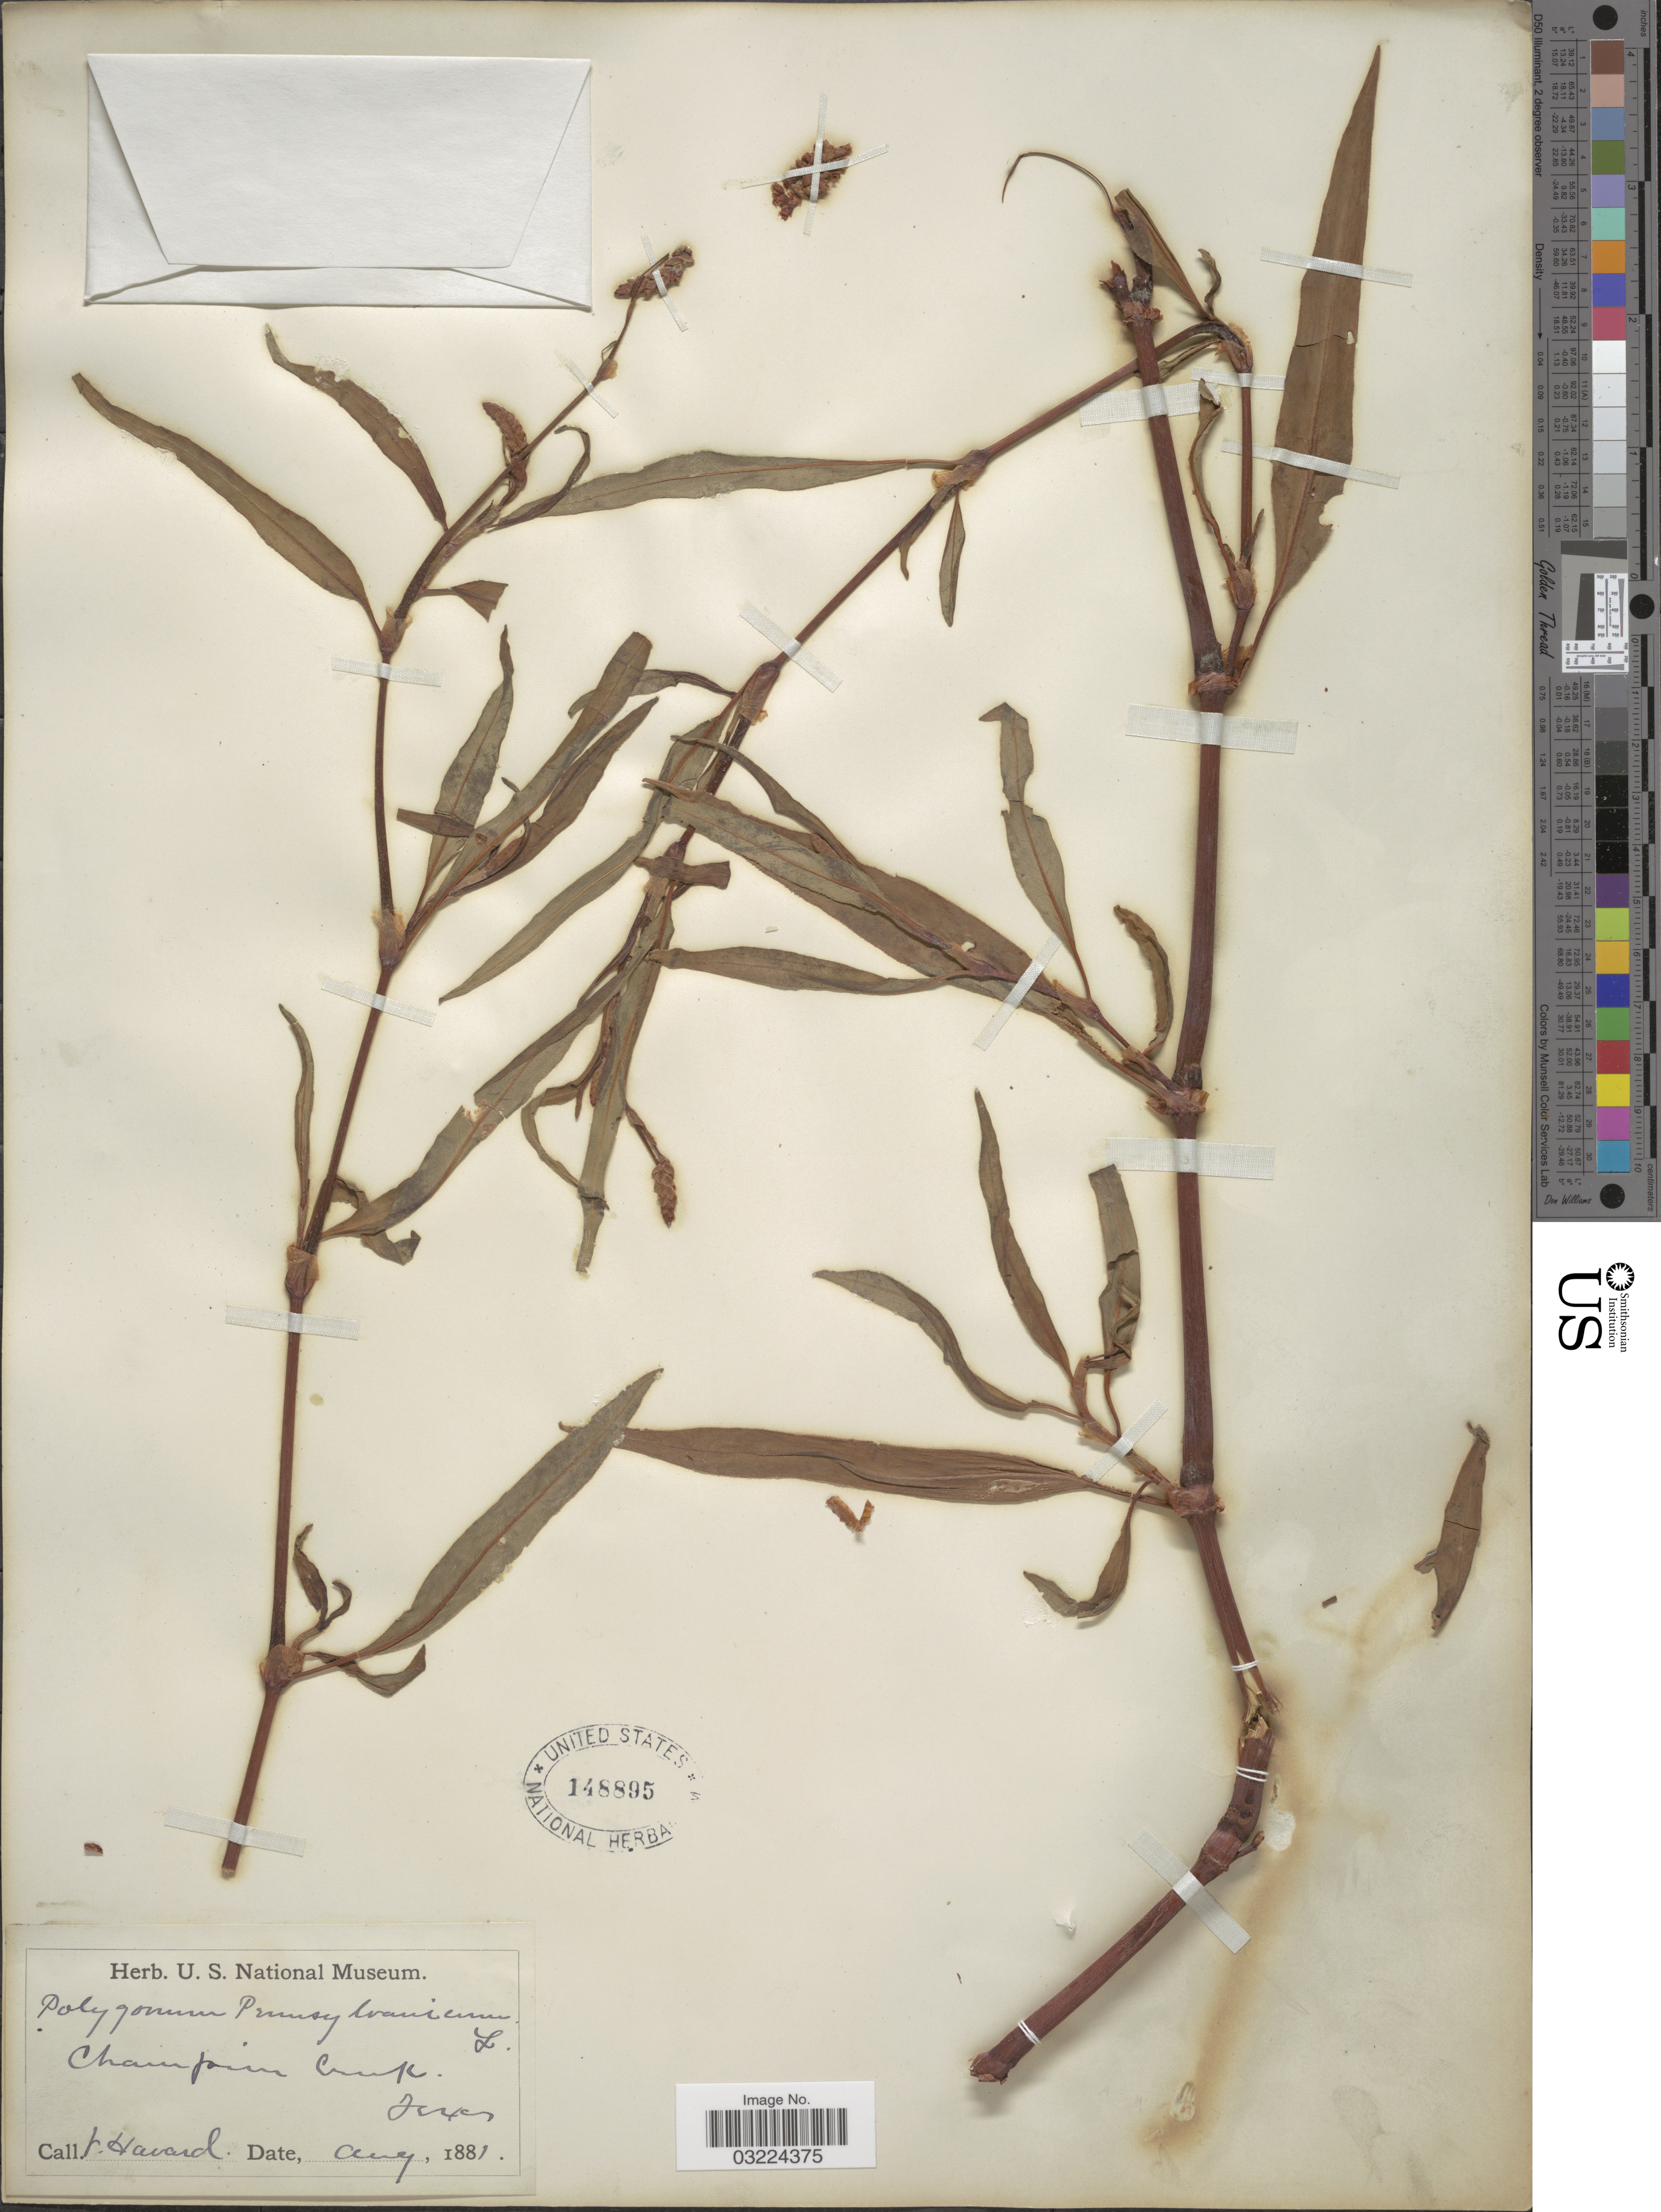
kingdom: Plantae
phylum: Tracheophyta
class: Magnoliopsida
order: Caryophyllales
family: Polygonaceae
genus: Persicaria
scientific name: Persicaria pensylvanica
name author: (L.) M. Gómez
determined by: Atha, D. E.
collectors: V. Havard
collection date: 1881-08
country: United States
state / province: Texas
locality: Champions Creek.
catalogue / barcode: US 148895